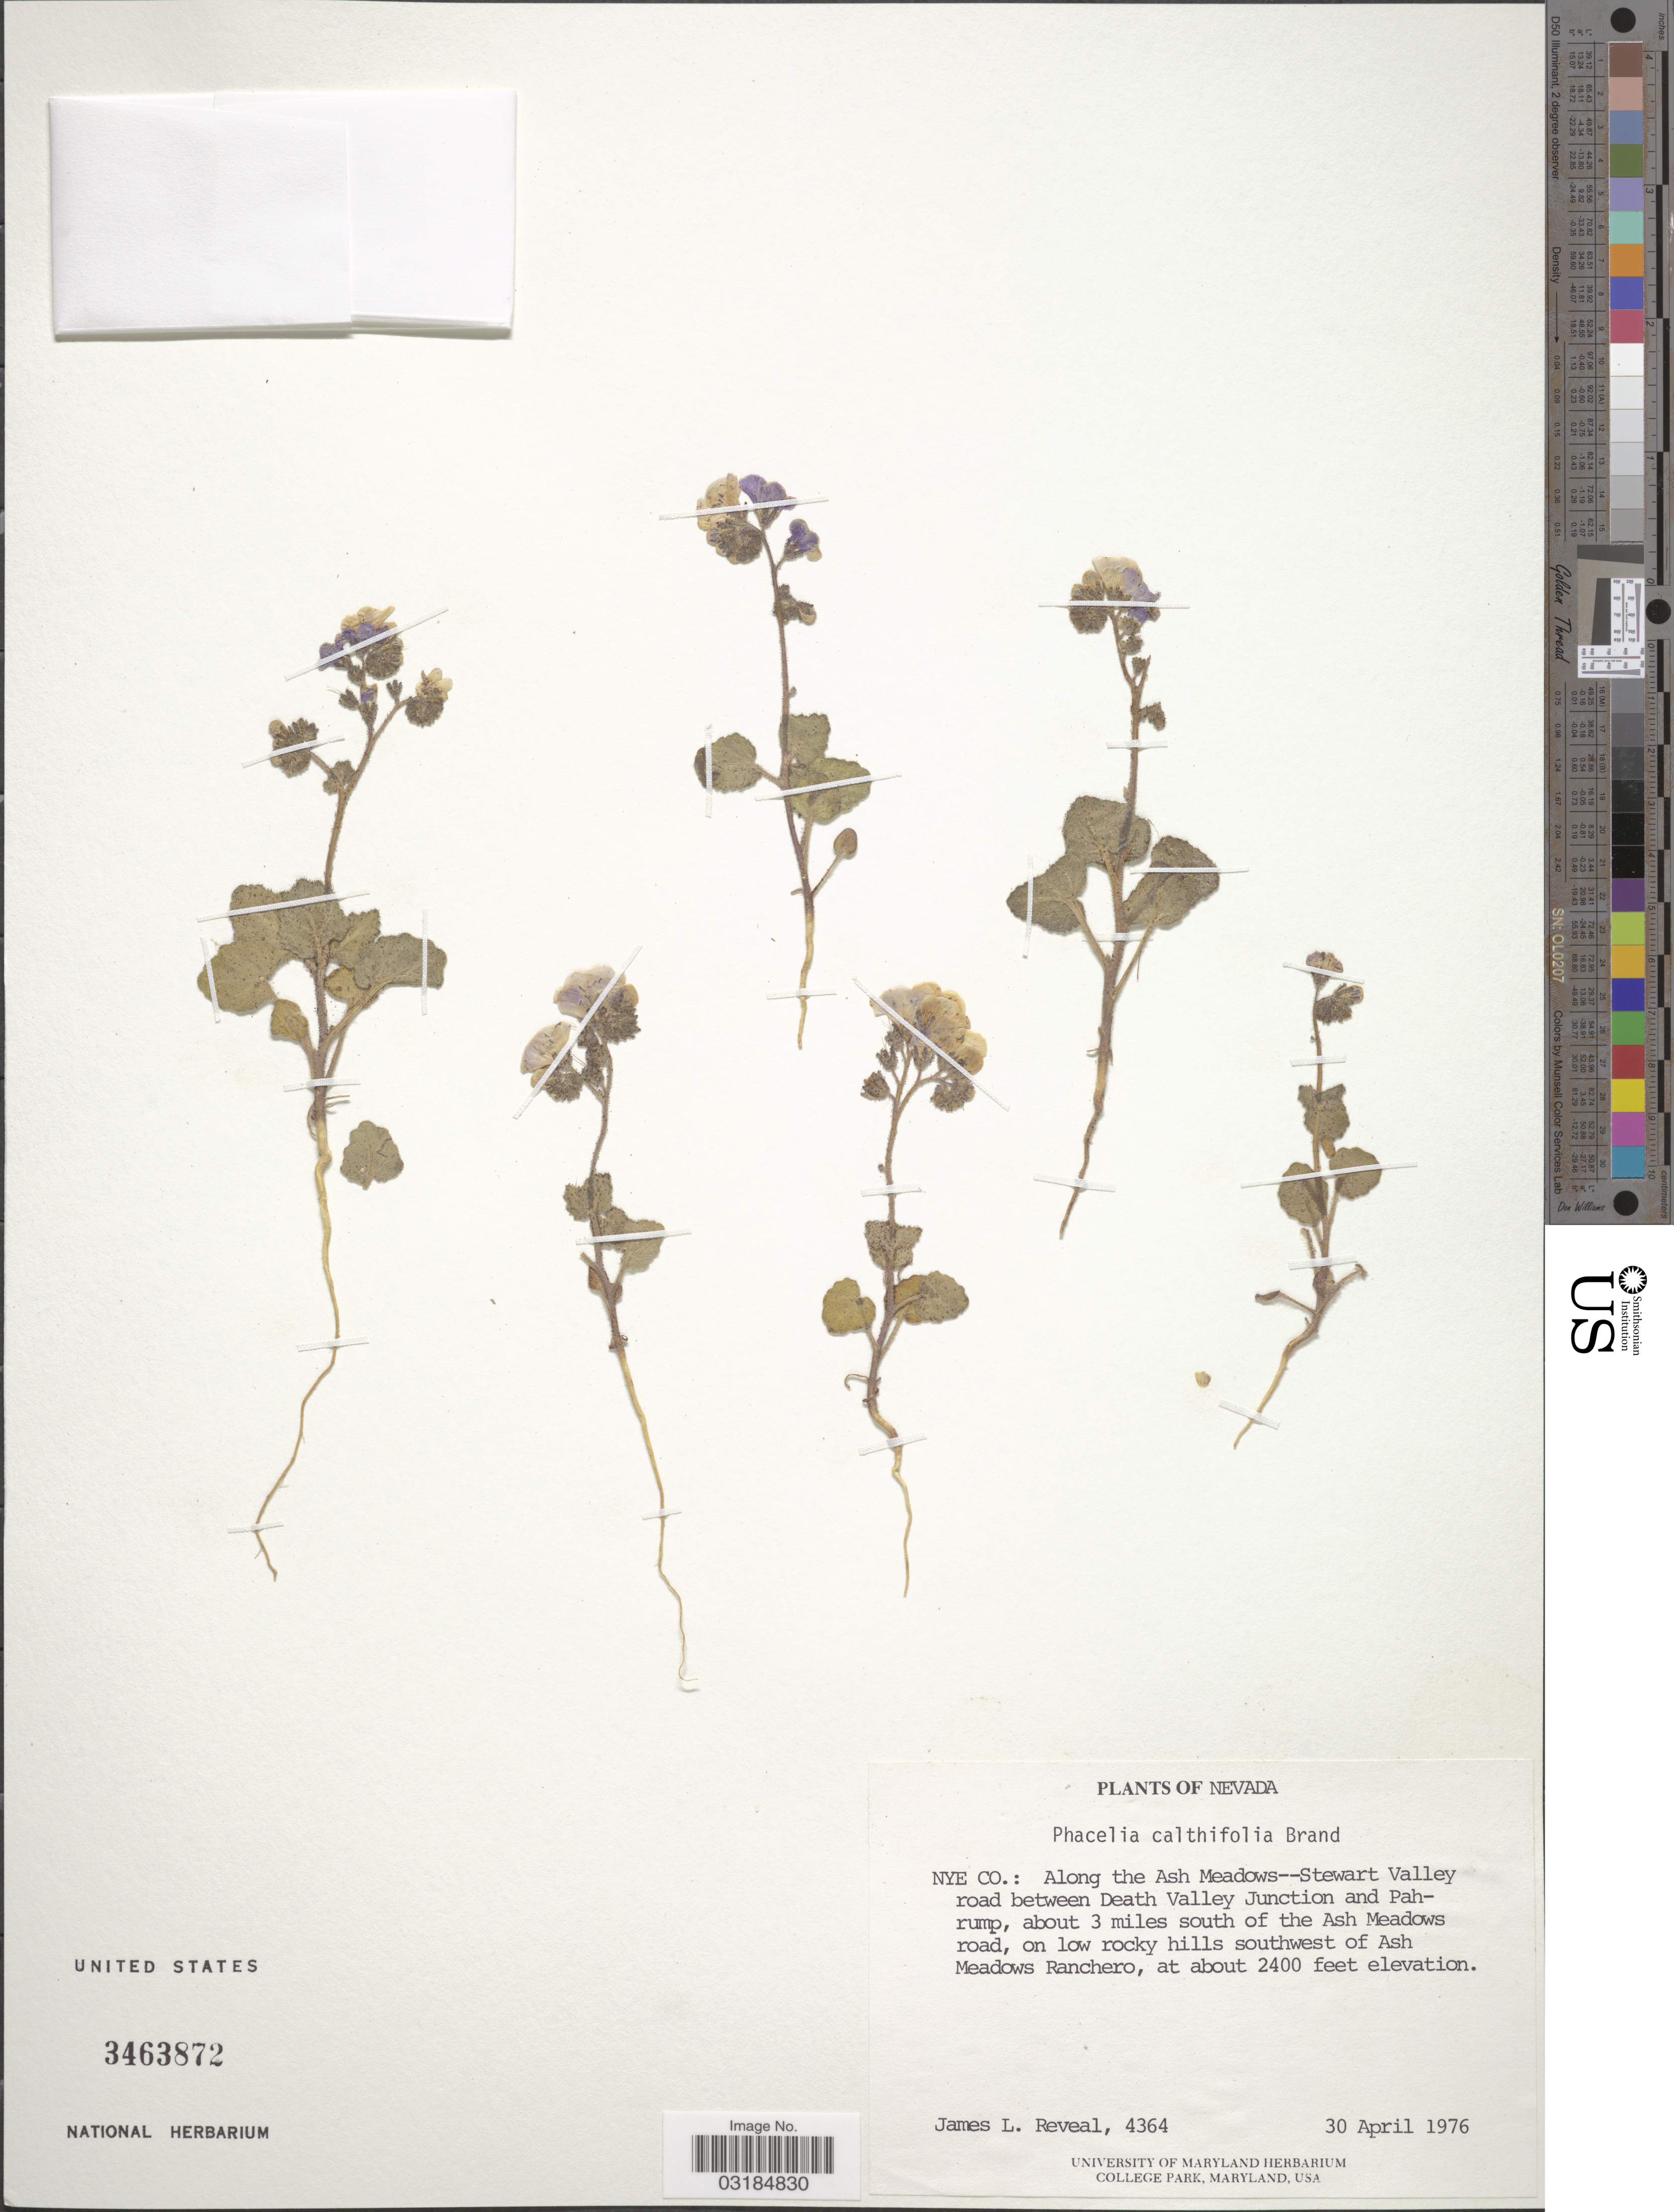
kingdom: Plantae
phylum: Tracheophyta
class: Magnoliopsida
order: Boraginales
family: Hydrophyllaceae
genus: Phacelia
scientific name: Phacelia calthifolia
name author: Brand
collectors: J. L. Reveal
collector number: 4364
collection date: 1976-04-30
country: United States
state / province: Nevada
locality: Nye Co.: Along the Ash Meadows--Stewart Valley road between Death Valley Junction and Pahrump, about 3 miles south of the Ash Meadows road, on low rocky hills southwest of Ash Meadows Ranchero.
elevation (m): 732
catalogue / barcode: US 3463872